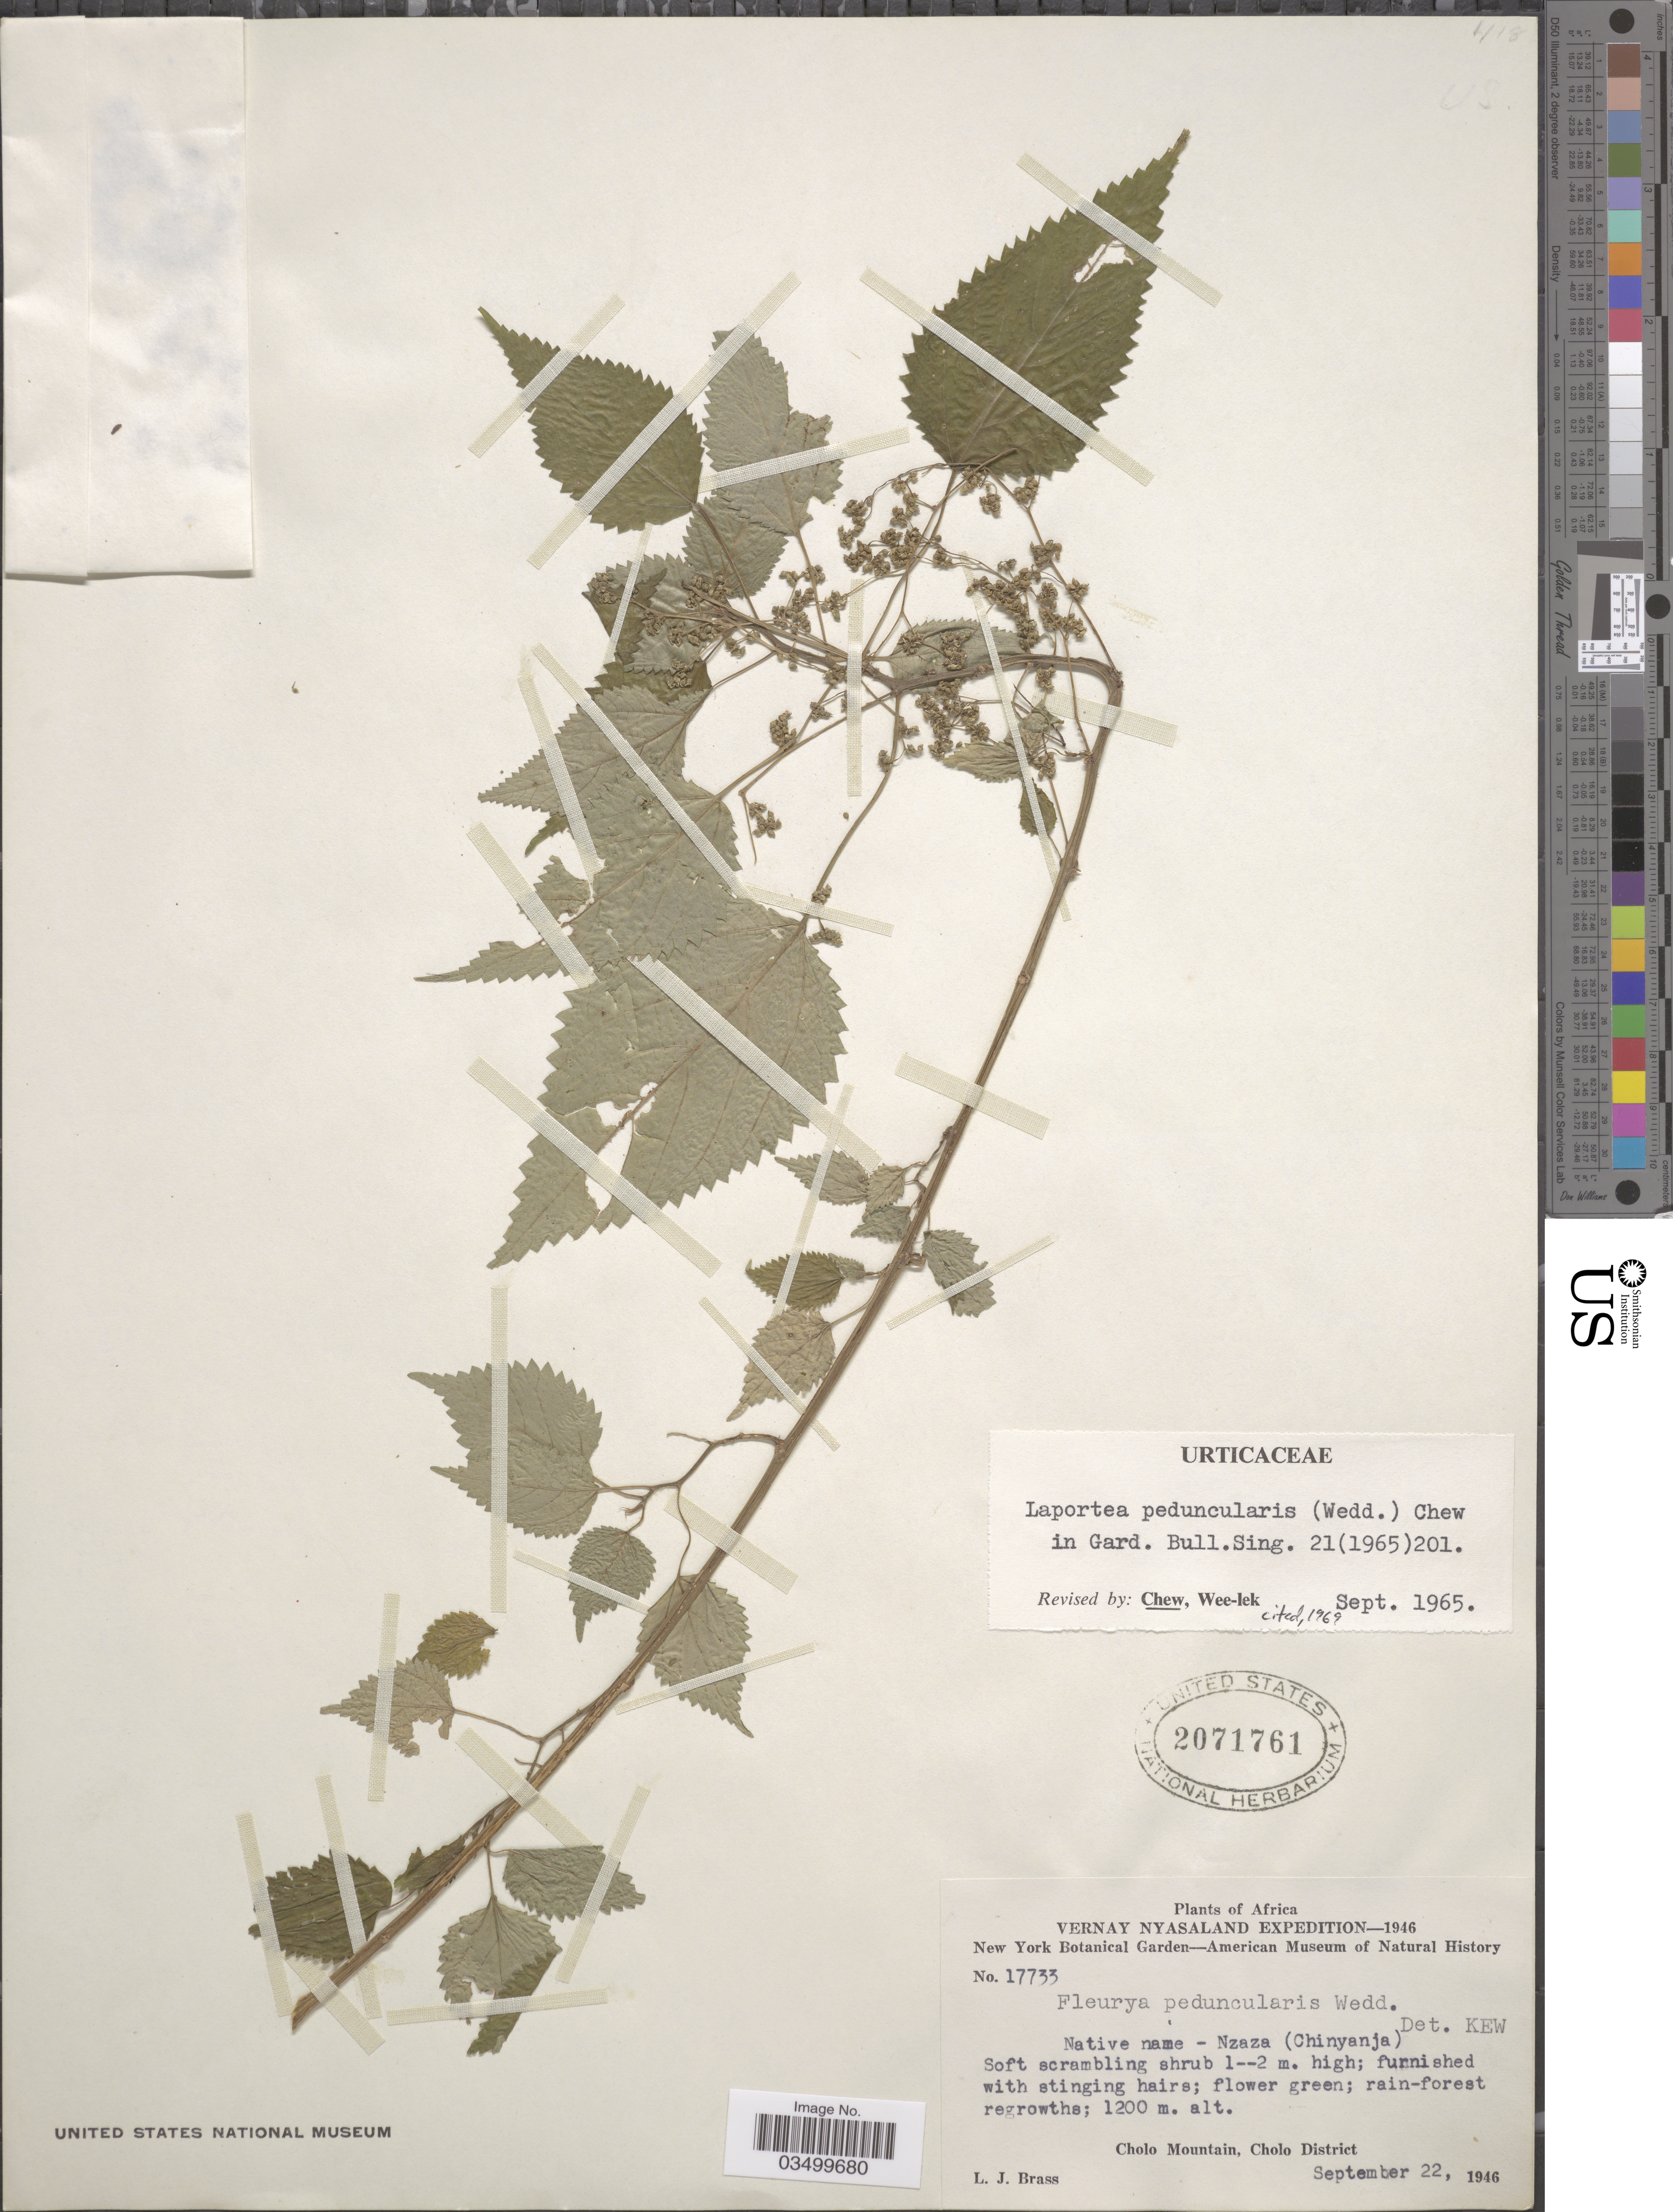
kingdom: Plantae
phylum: Tracheophyta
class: Magnoliopsida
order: Rosales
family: Urticaceae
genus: Laportea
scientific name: Laportea peduncularis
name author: (Wedd.) Chew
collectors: L. J. Brass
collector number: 17733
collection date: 1946-09-22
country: Malawi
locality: Vernay Nyasaland. Cholo Mountain, Cholo District.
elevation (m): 1200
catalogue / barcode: US 2071761